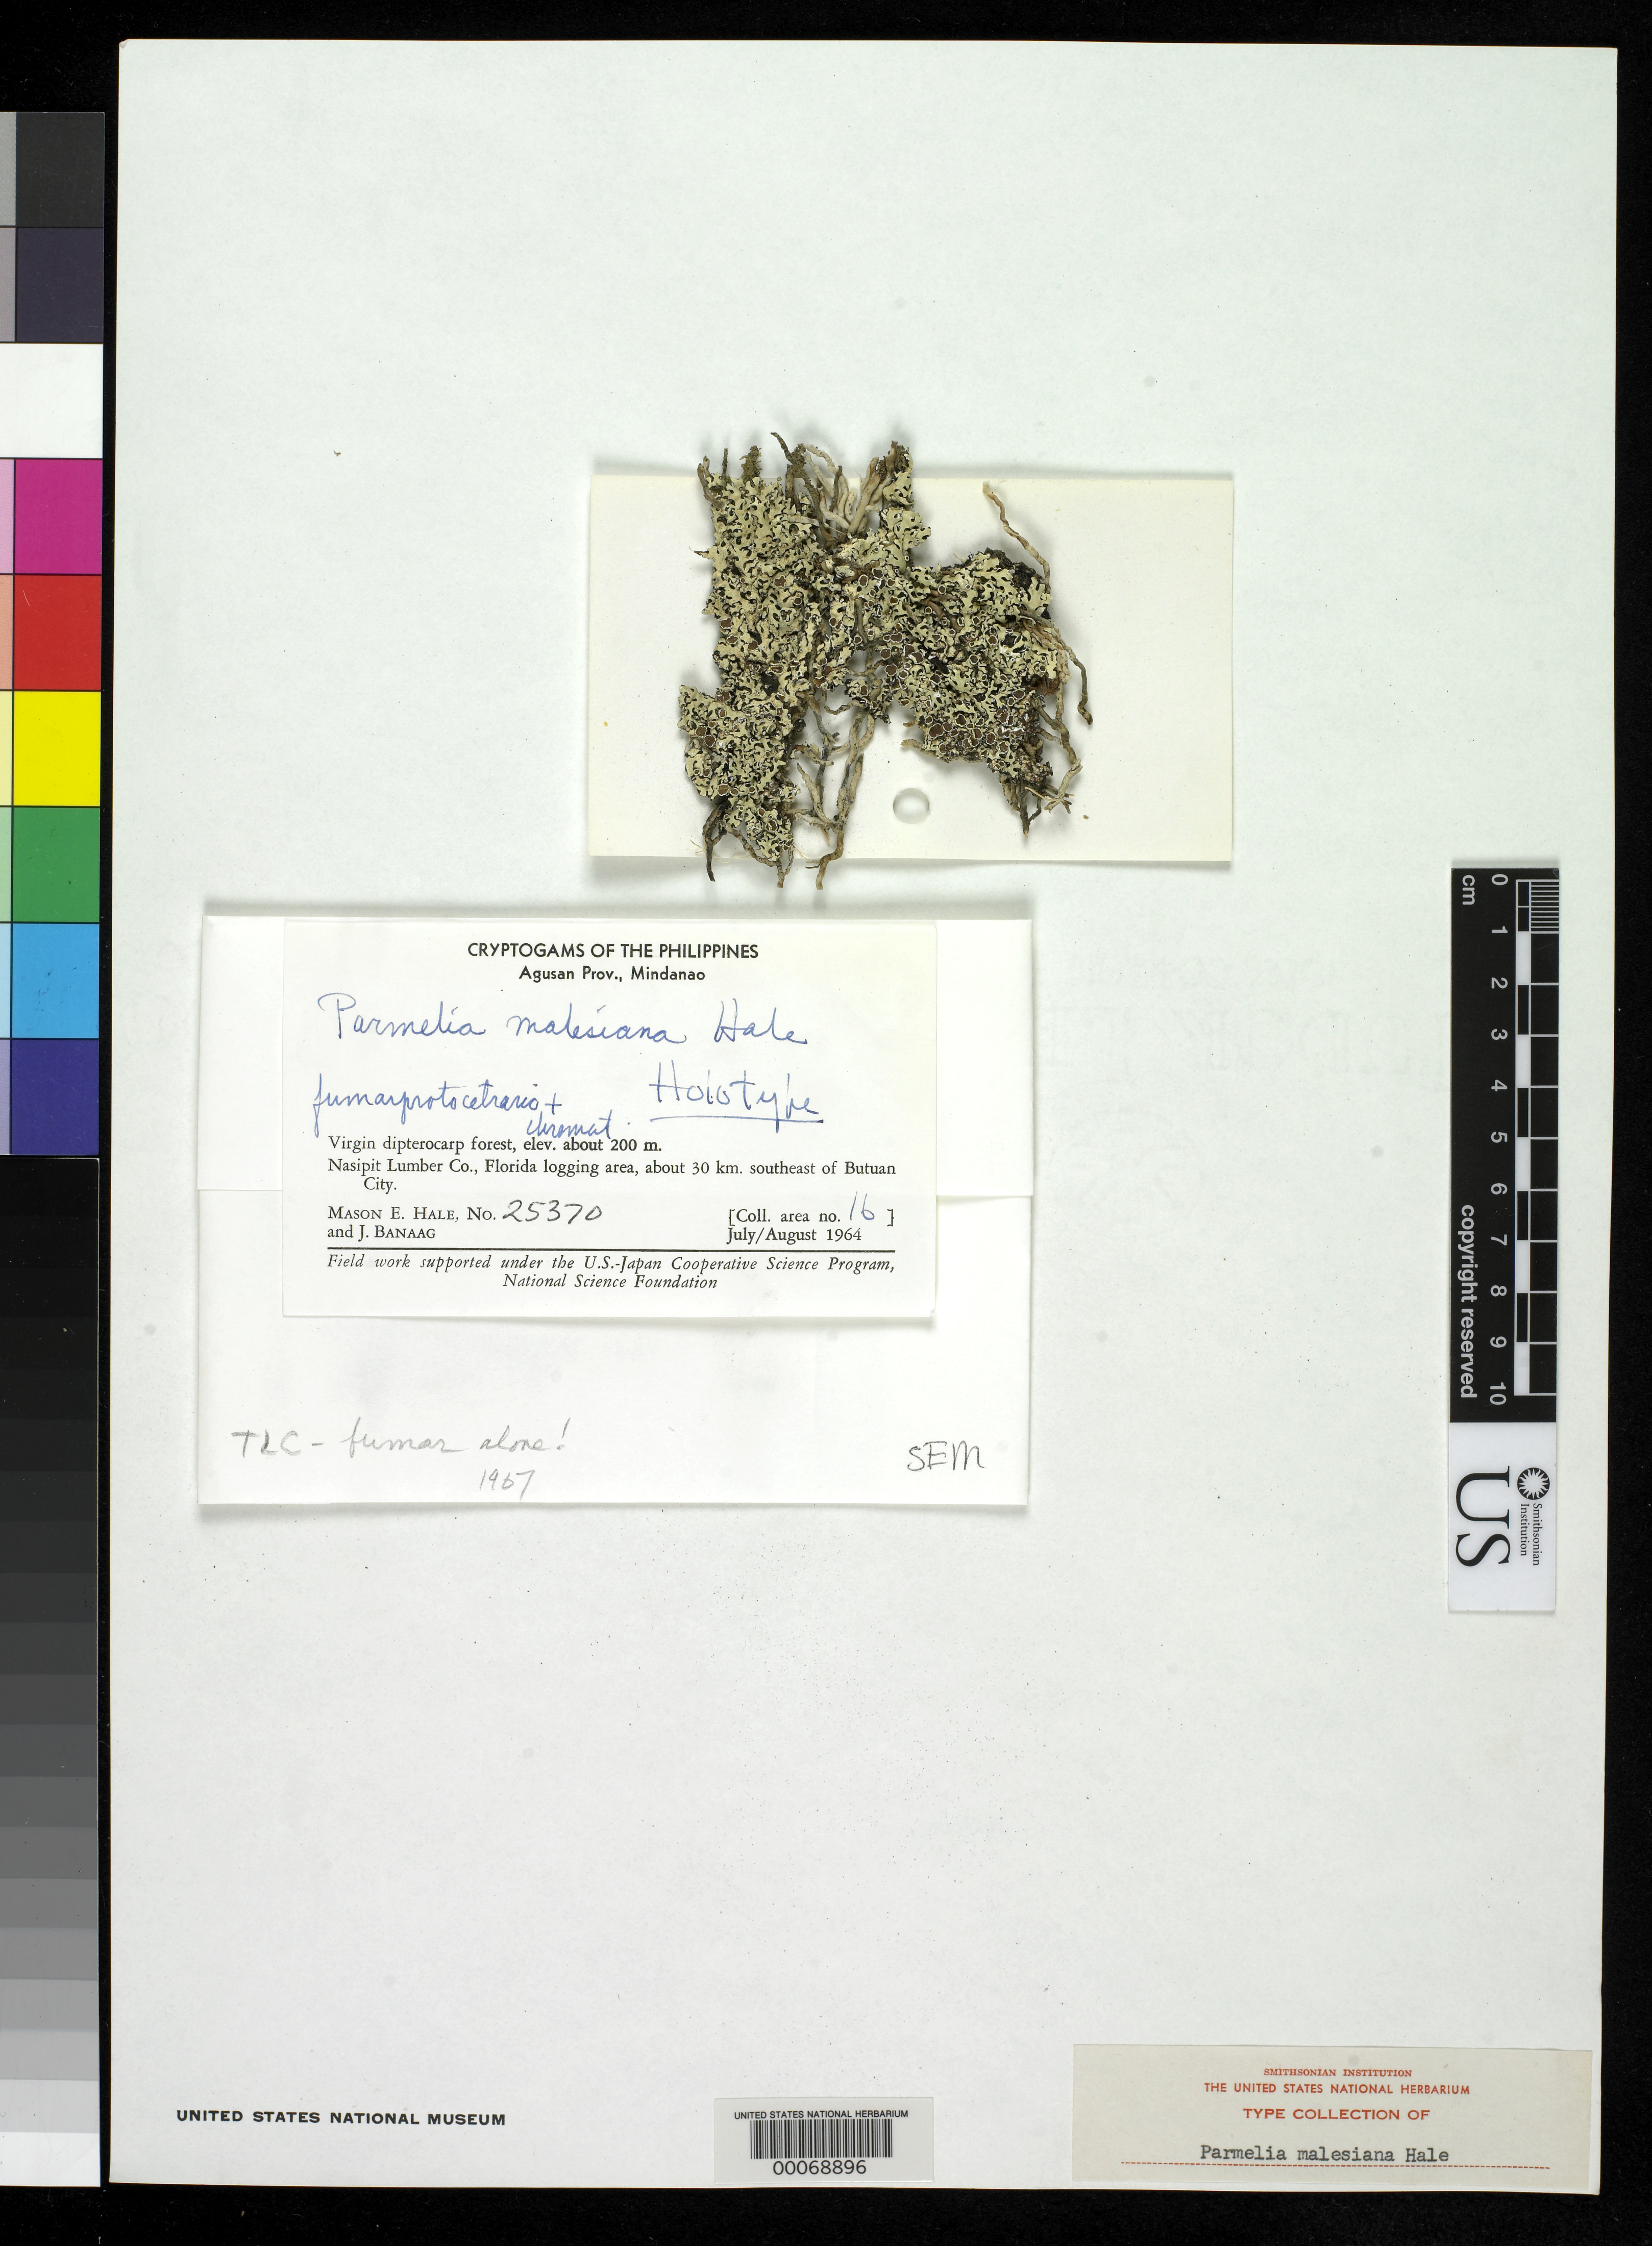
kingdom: Fungi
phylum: Ascomycota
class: Lecanoromycetes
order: Lecanorales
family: Parmeliaceae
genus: Parmelia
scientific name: Parmelia malesiana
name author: Hale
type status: Holotype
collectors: M. Hale & J. Banaag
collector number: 25370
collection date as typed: Jul 1964 to -- Aug 1964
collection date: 1964-07/1964-08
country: Philippines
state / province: Caraga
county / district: Agusan del Norte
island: Mindanao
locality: Nasipit Lumber Co., Florida Logging Area, ca. 30 km SE of Butuan City.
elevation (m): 200